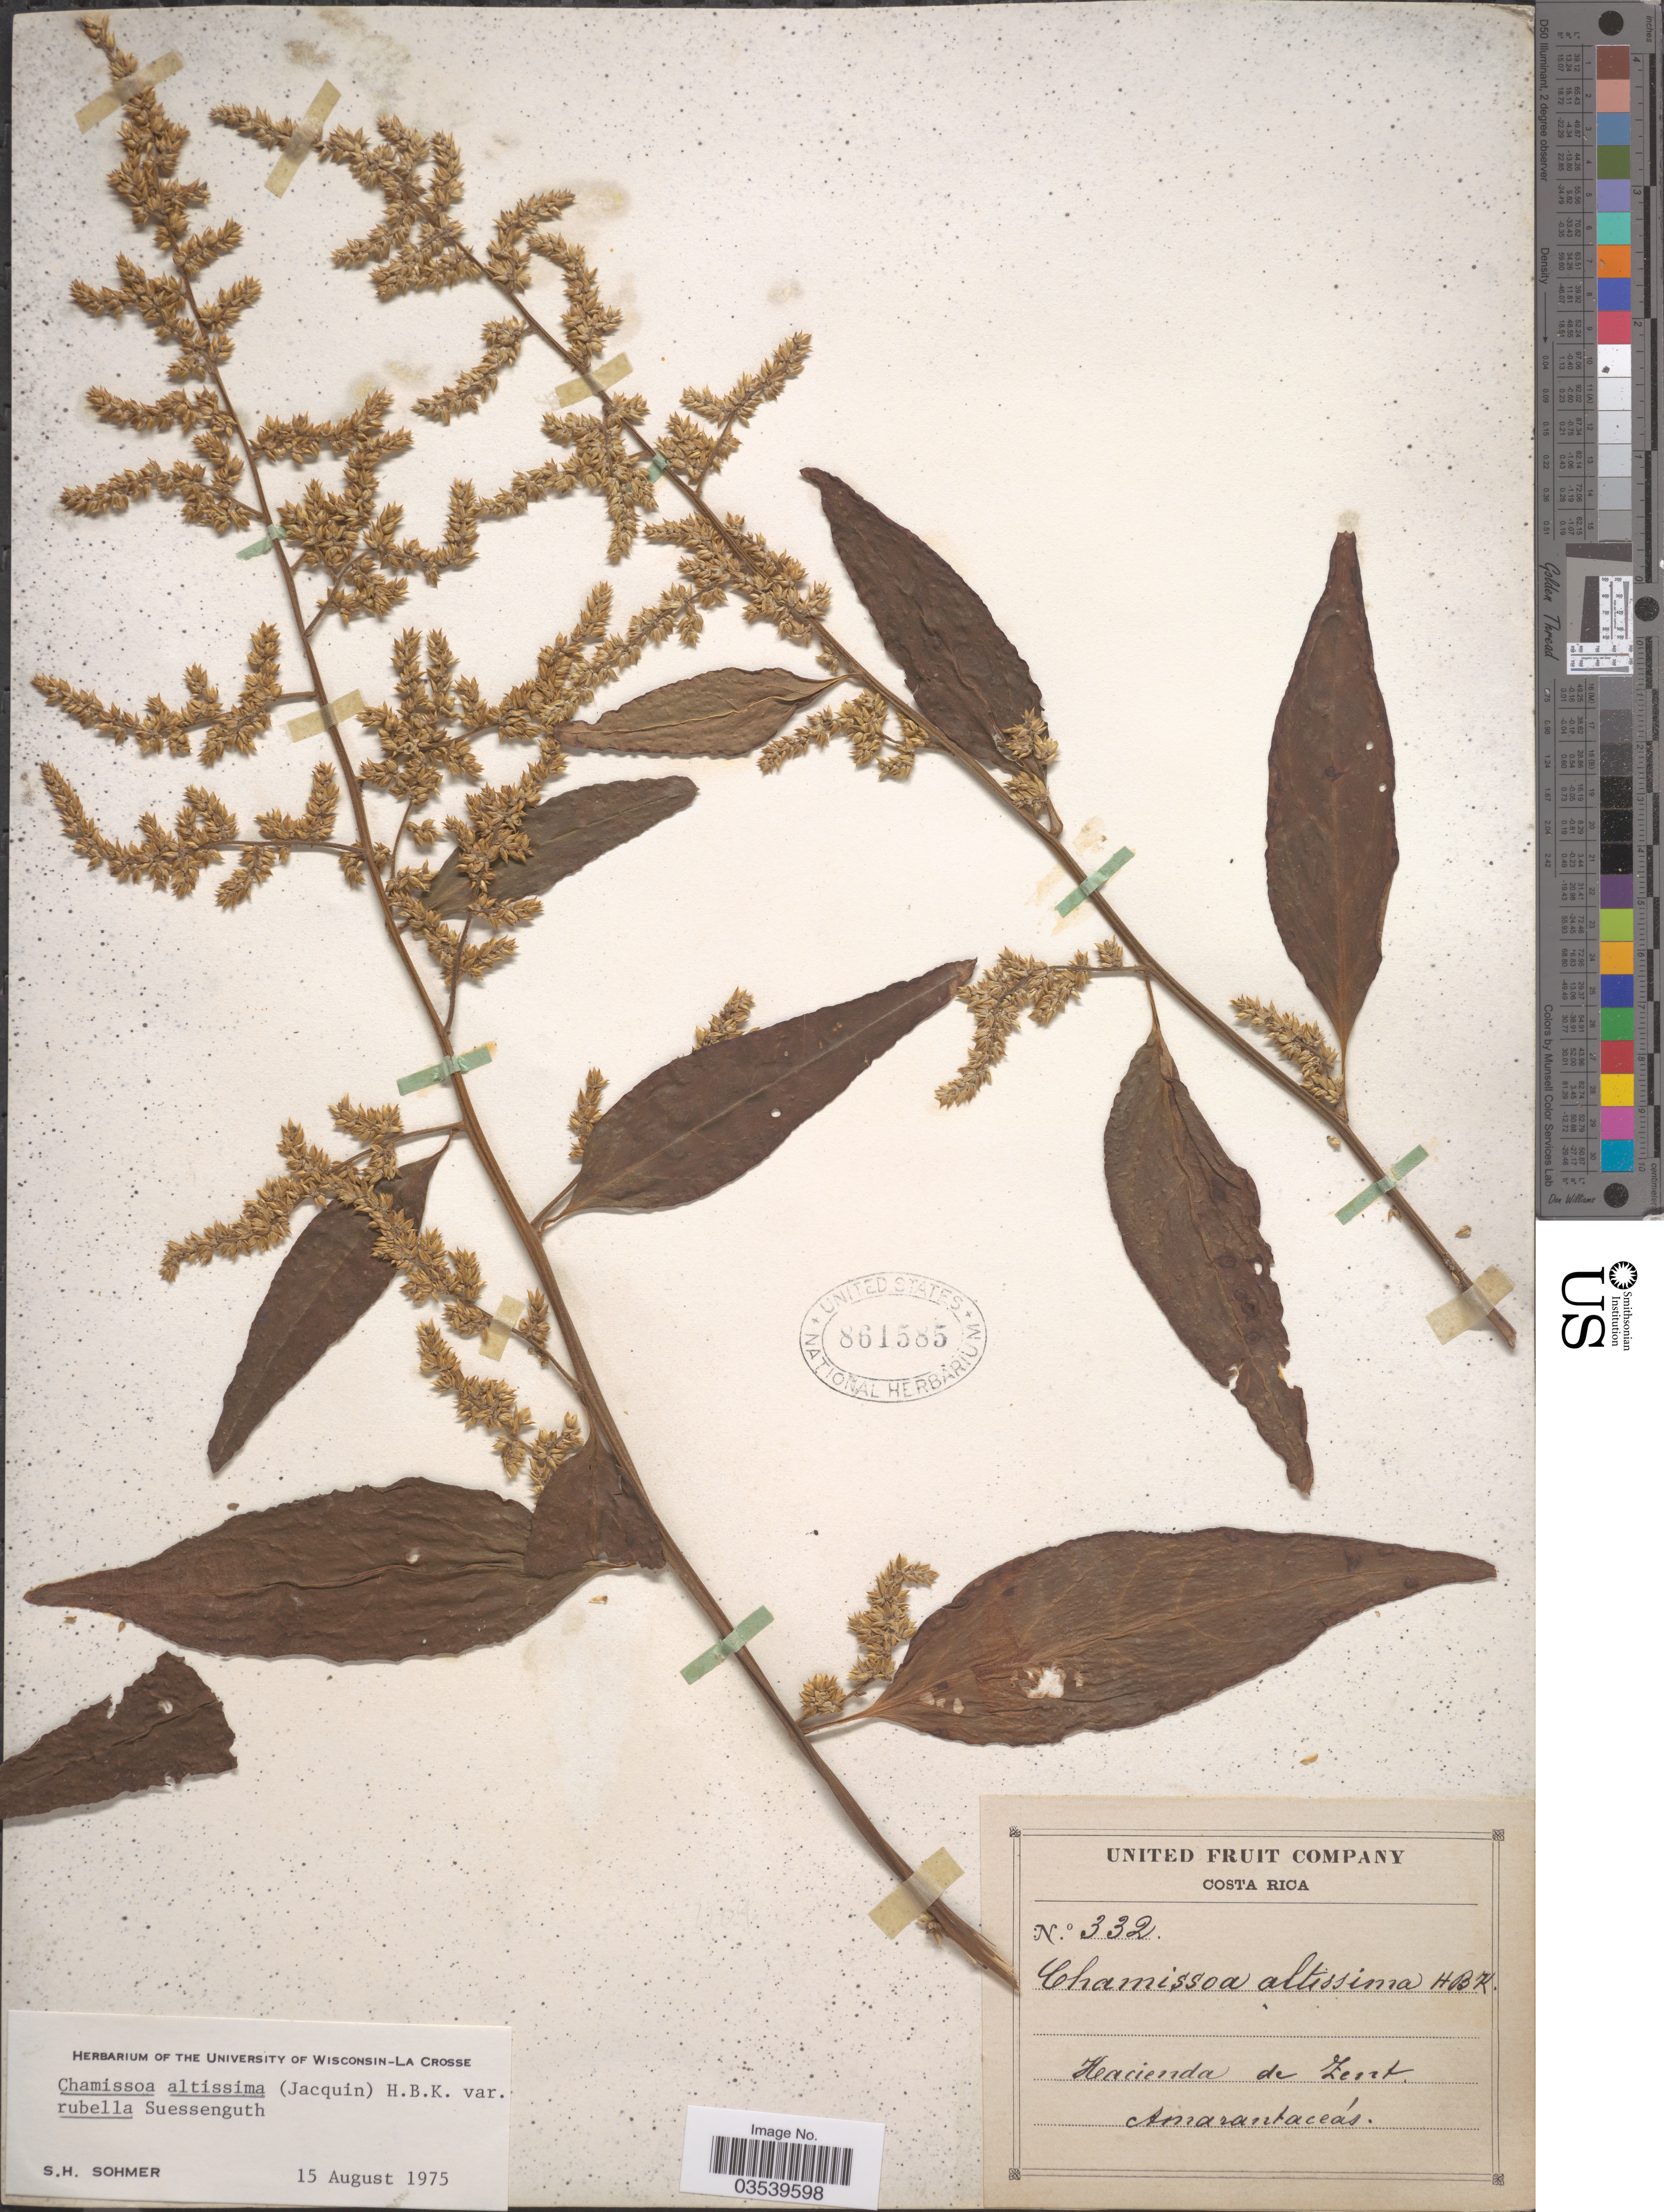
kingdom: Plantae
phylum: Tracheophyta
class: Magnoliopsida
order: Caryophyllales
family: Amaranthaceae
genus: Chamissoa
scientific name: Chamissoa altissima var. rubella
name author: Suess.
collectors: United Fruit Company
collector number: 332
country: Costa Rica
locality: Hacienda de Zent.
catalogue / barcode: US 861585